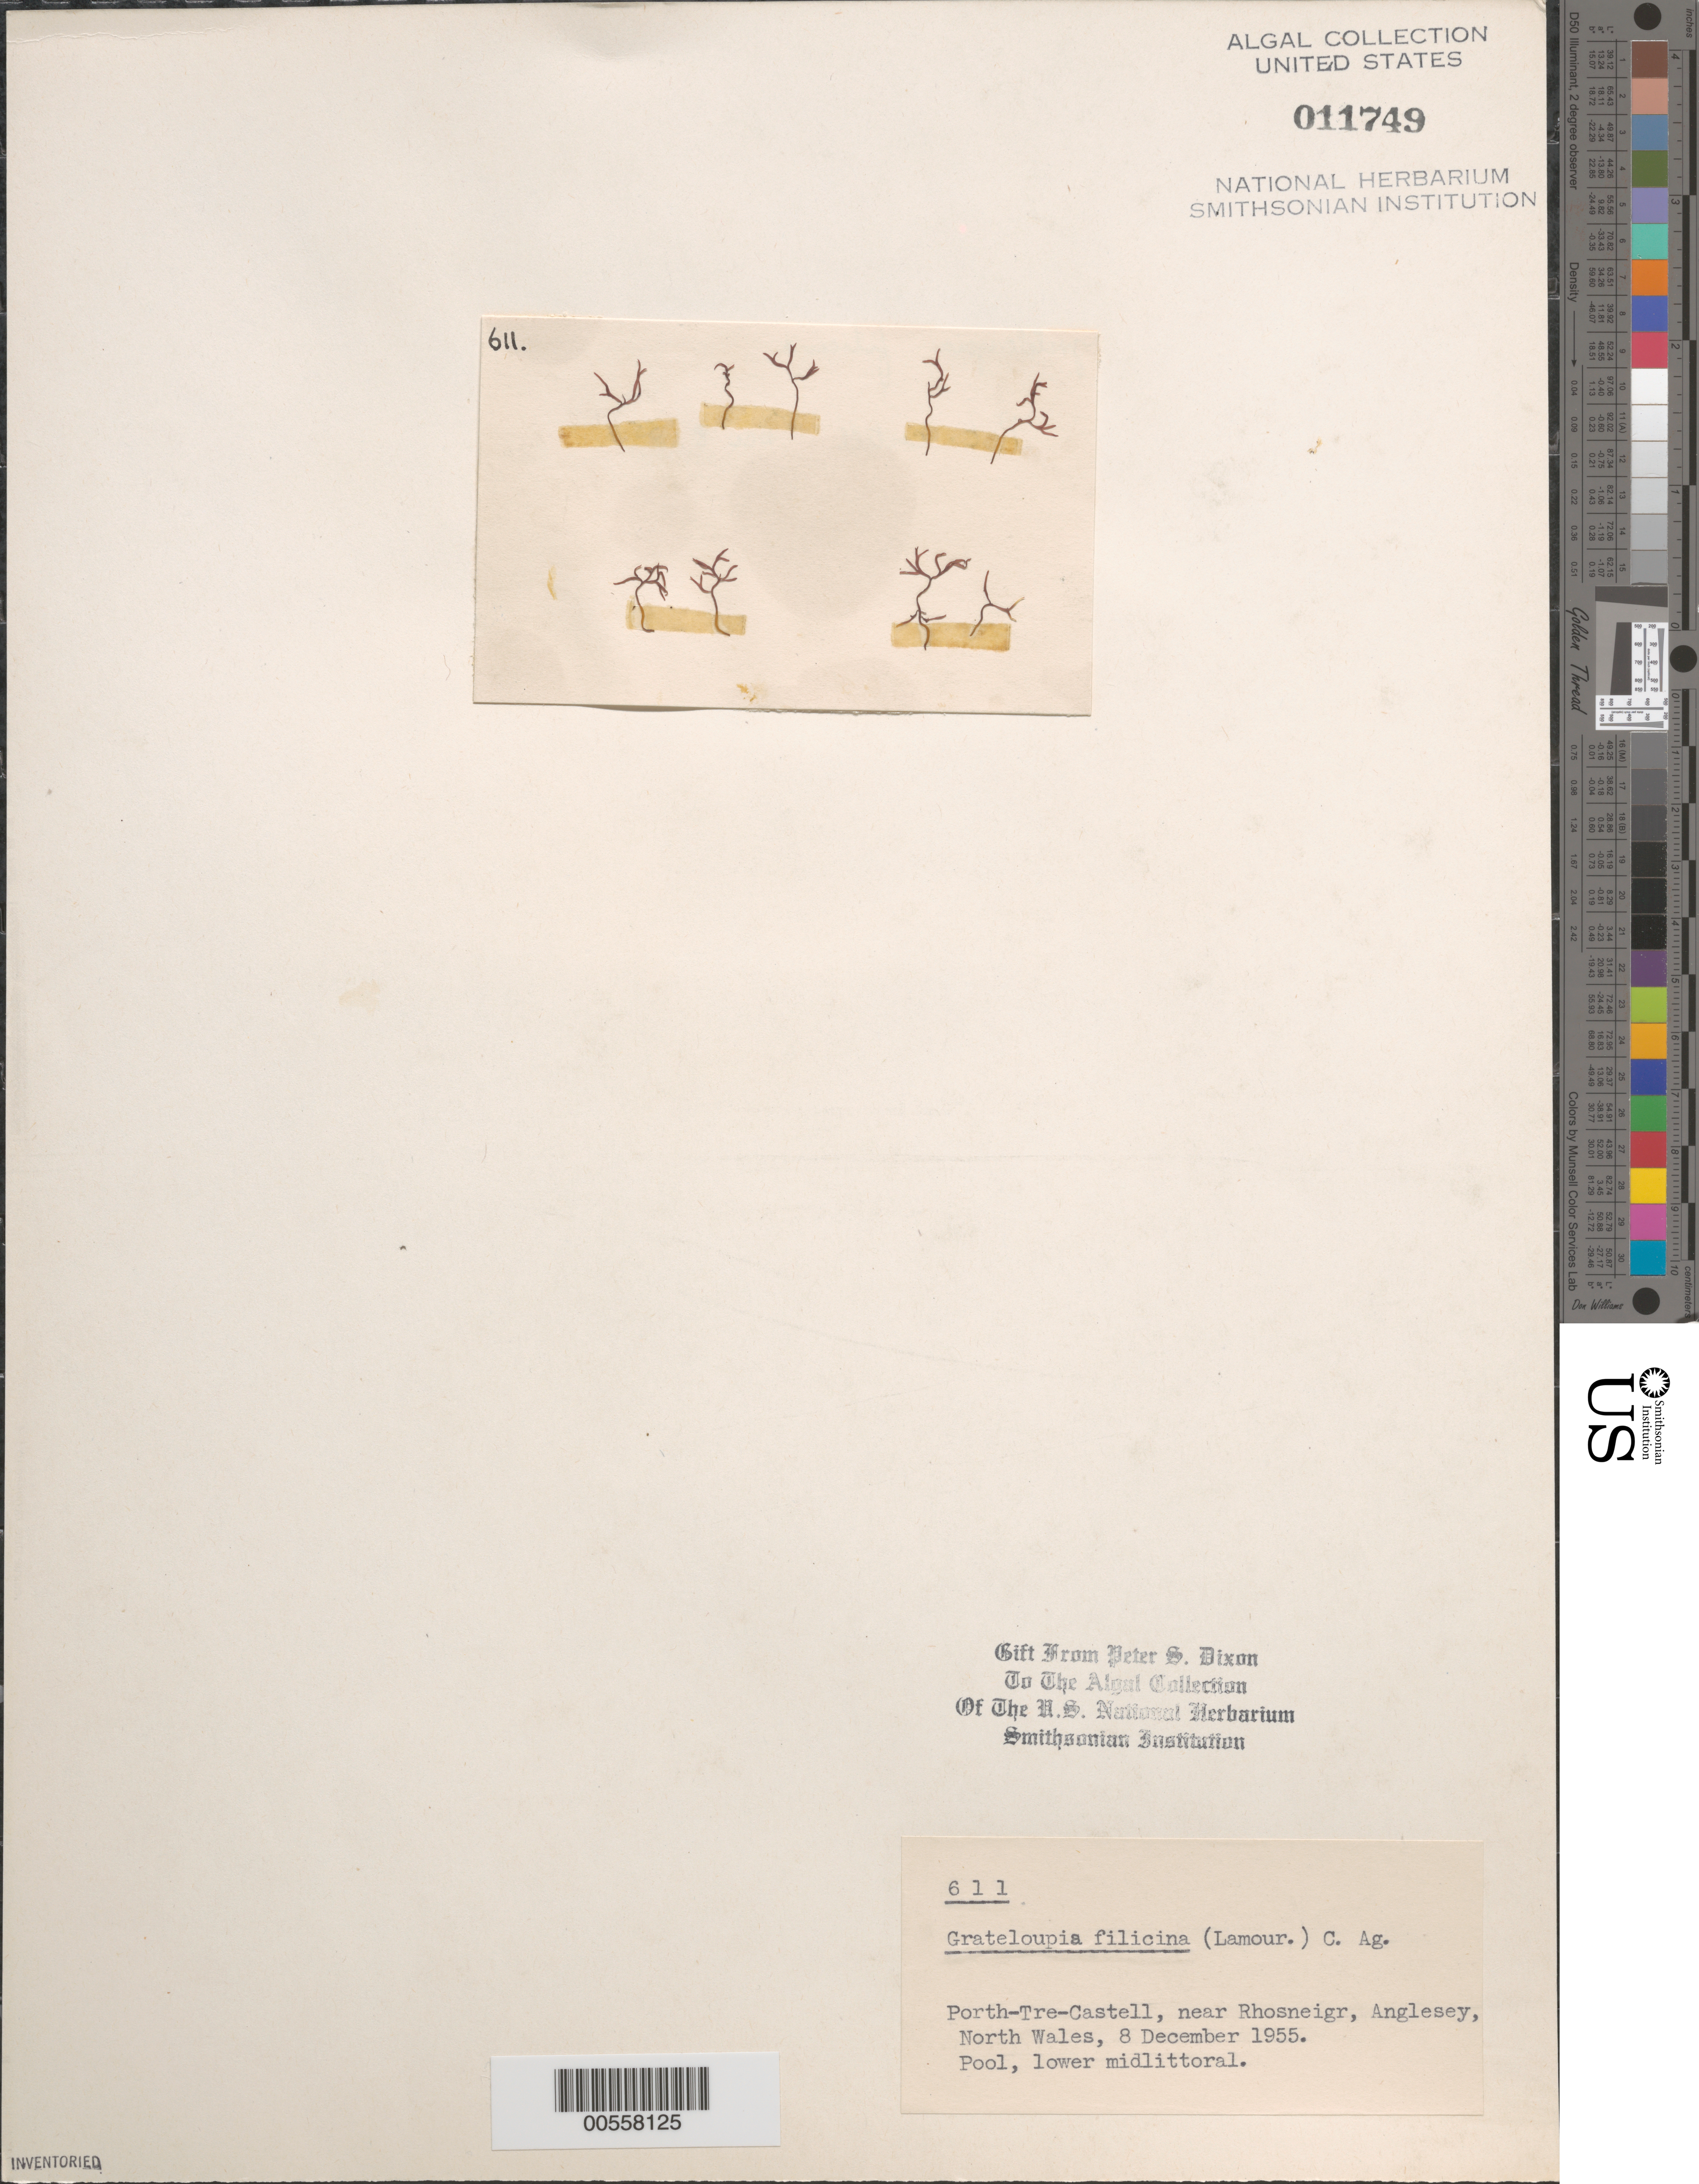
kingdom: Plantae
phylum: Rhodophyta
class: Florideophyceae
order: Halymeniales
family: Halymeniaceae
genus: Grateloupia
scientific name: Grateloupia filicina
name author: (J.V.Lamouroux) C. Agardh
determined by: Dixon, P. S.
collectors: P. S. Dixon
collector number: PSD 611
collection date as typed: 08 Dec 1955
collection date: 1955-12-08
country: United Kingdom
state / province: Wales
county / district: Gwynedd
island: Anglesey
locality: Porth-Tre-castell, near Rhosneigr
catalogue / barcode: US 11749